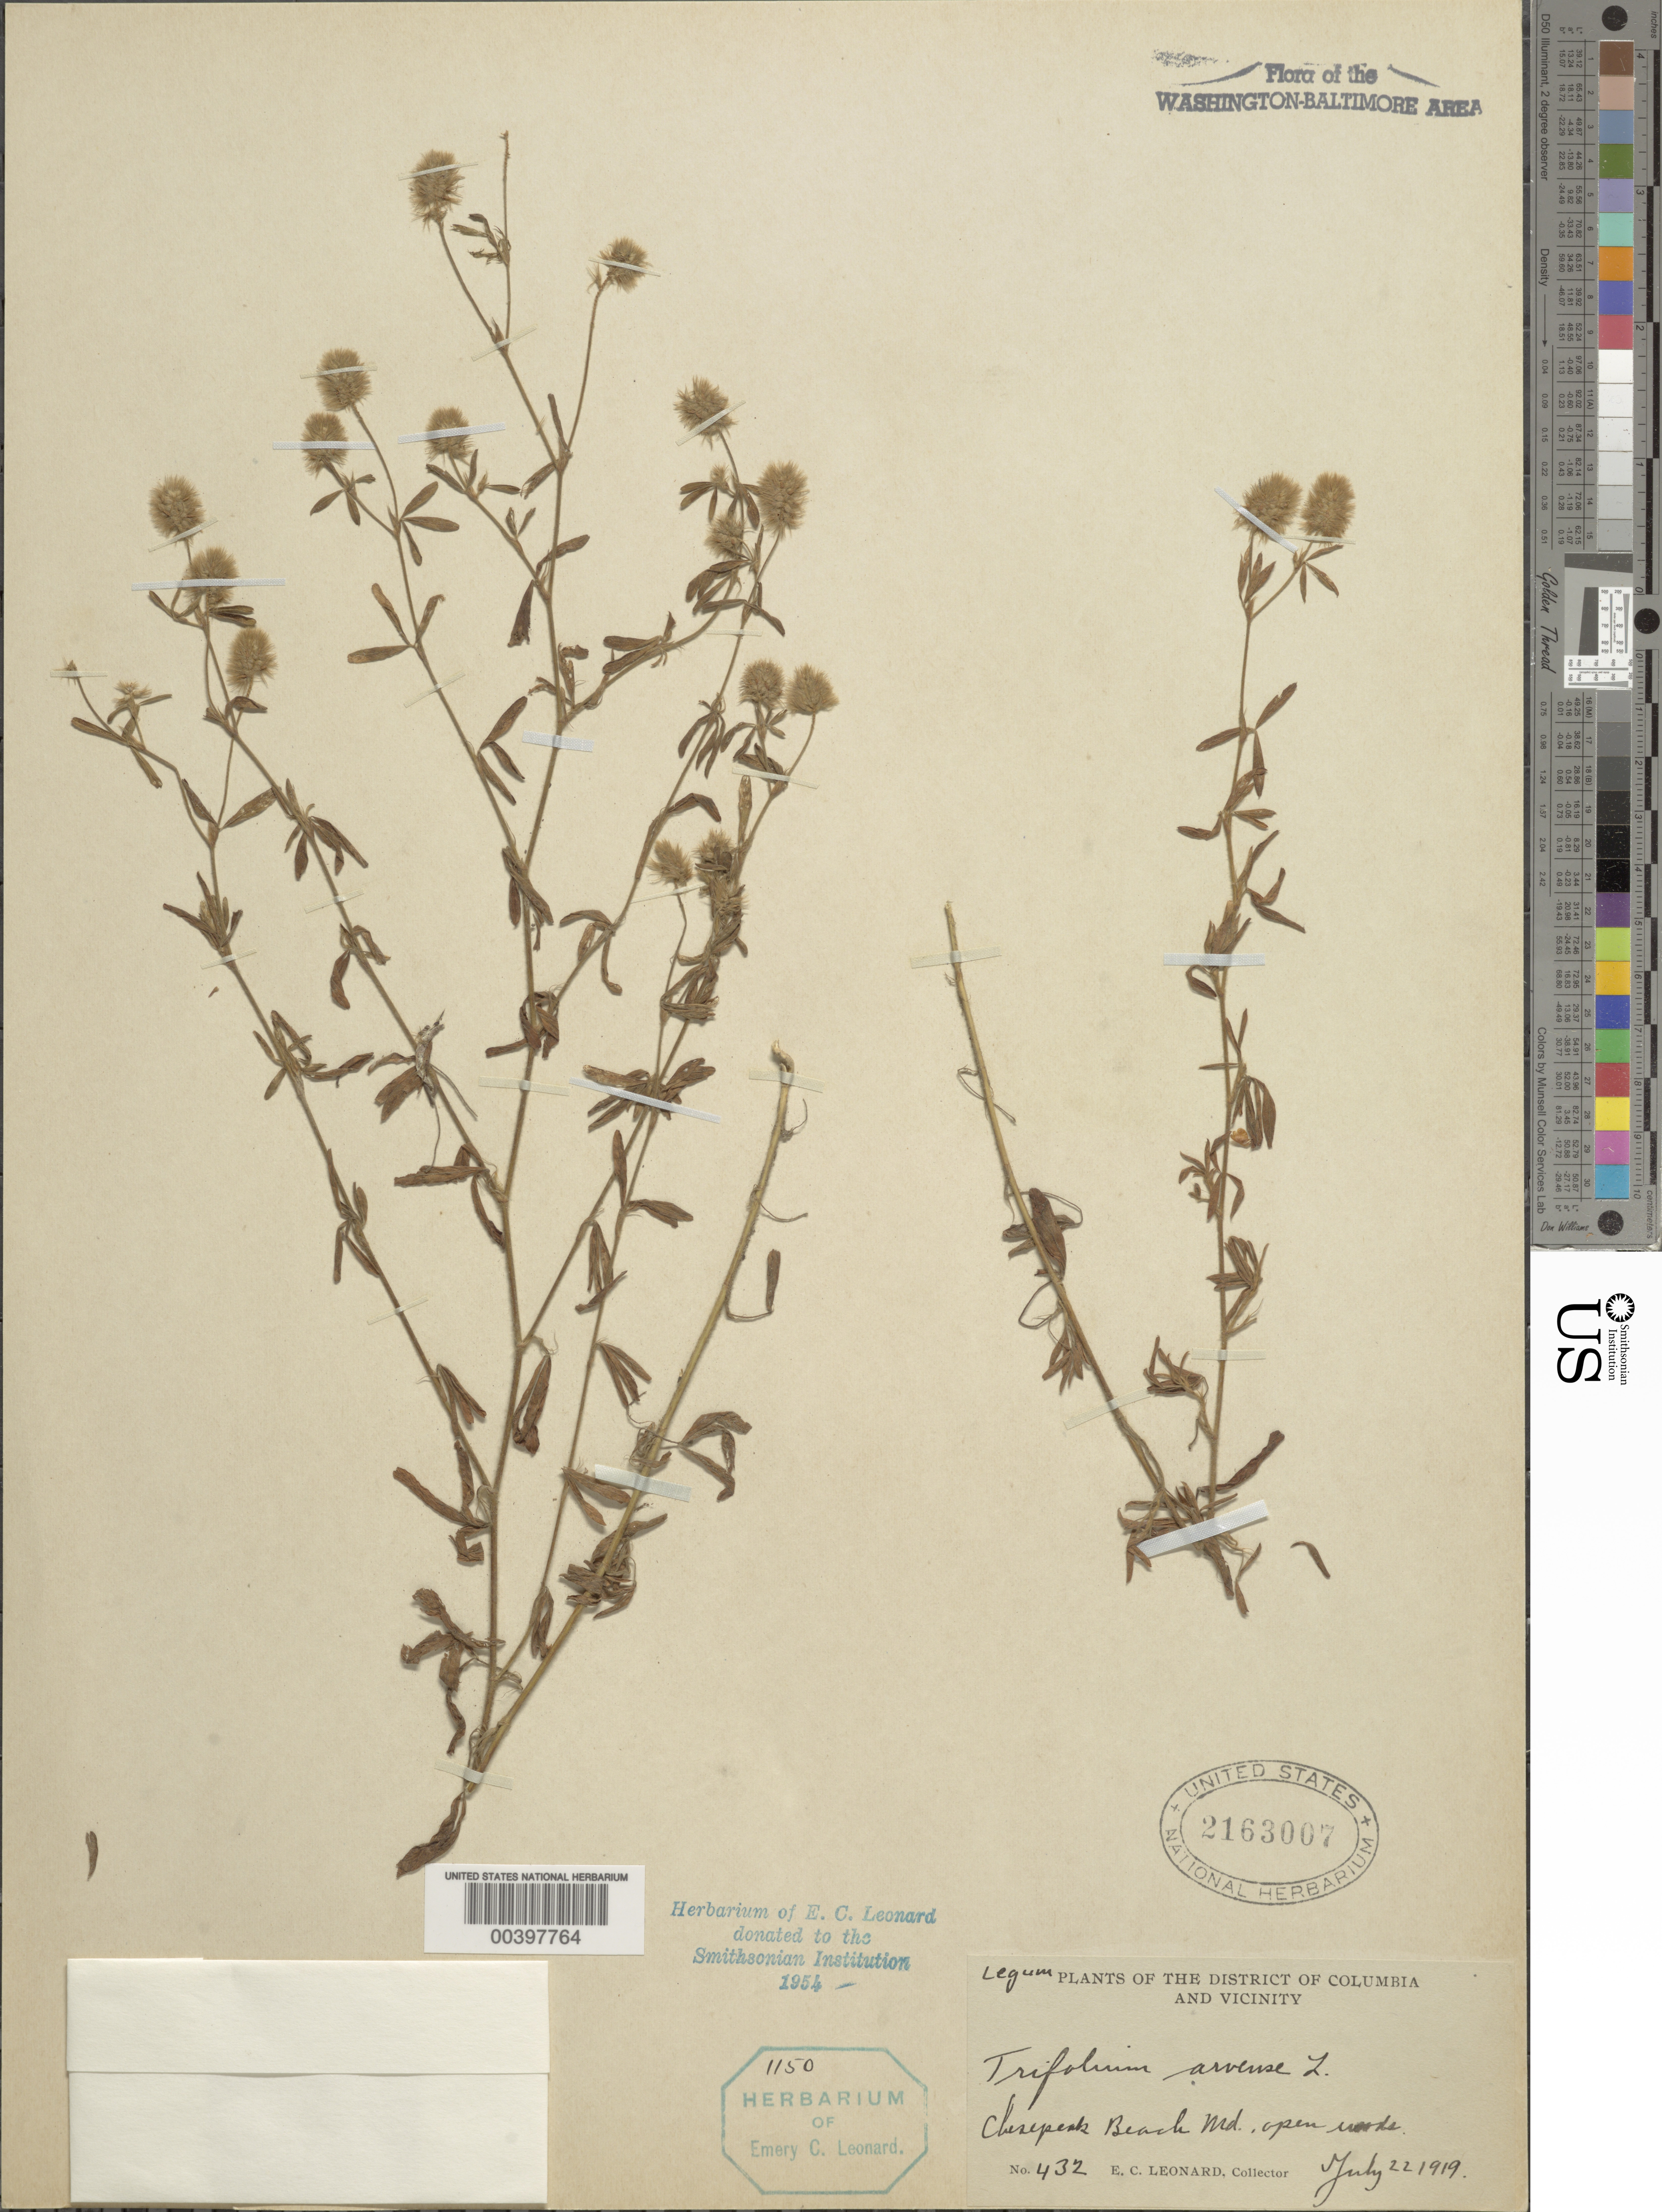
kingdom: Plantae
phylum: Tracheophyta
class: Magnoliopsida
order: Fabales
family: Fabaceae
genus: Trifolium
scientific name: Trifolium arvense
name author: L.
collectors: E. C. Leonard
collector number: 432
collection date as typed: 22 Jul 1919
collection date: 1919-07-22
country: United States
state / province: Maryland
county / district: Calvert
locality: Chesapeake Beach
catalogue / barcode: US 2163007